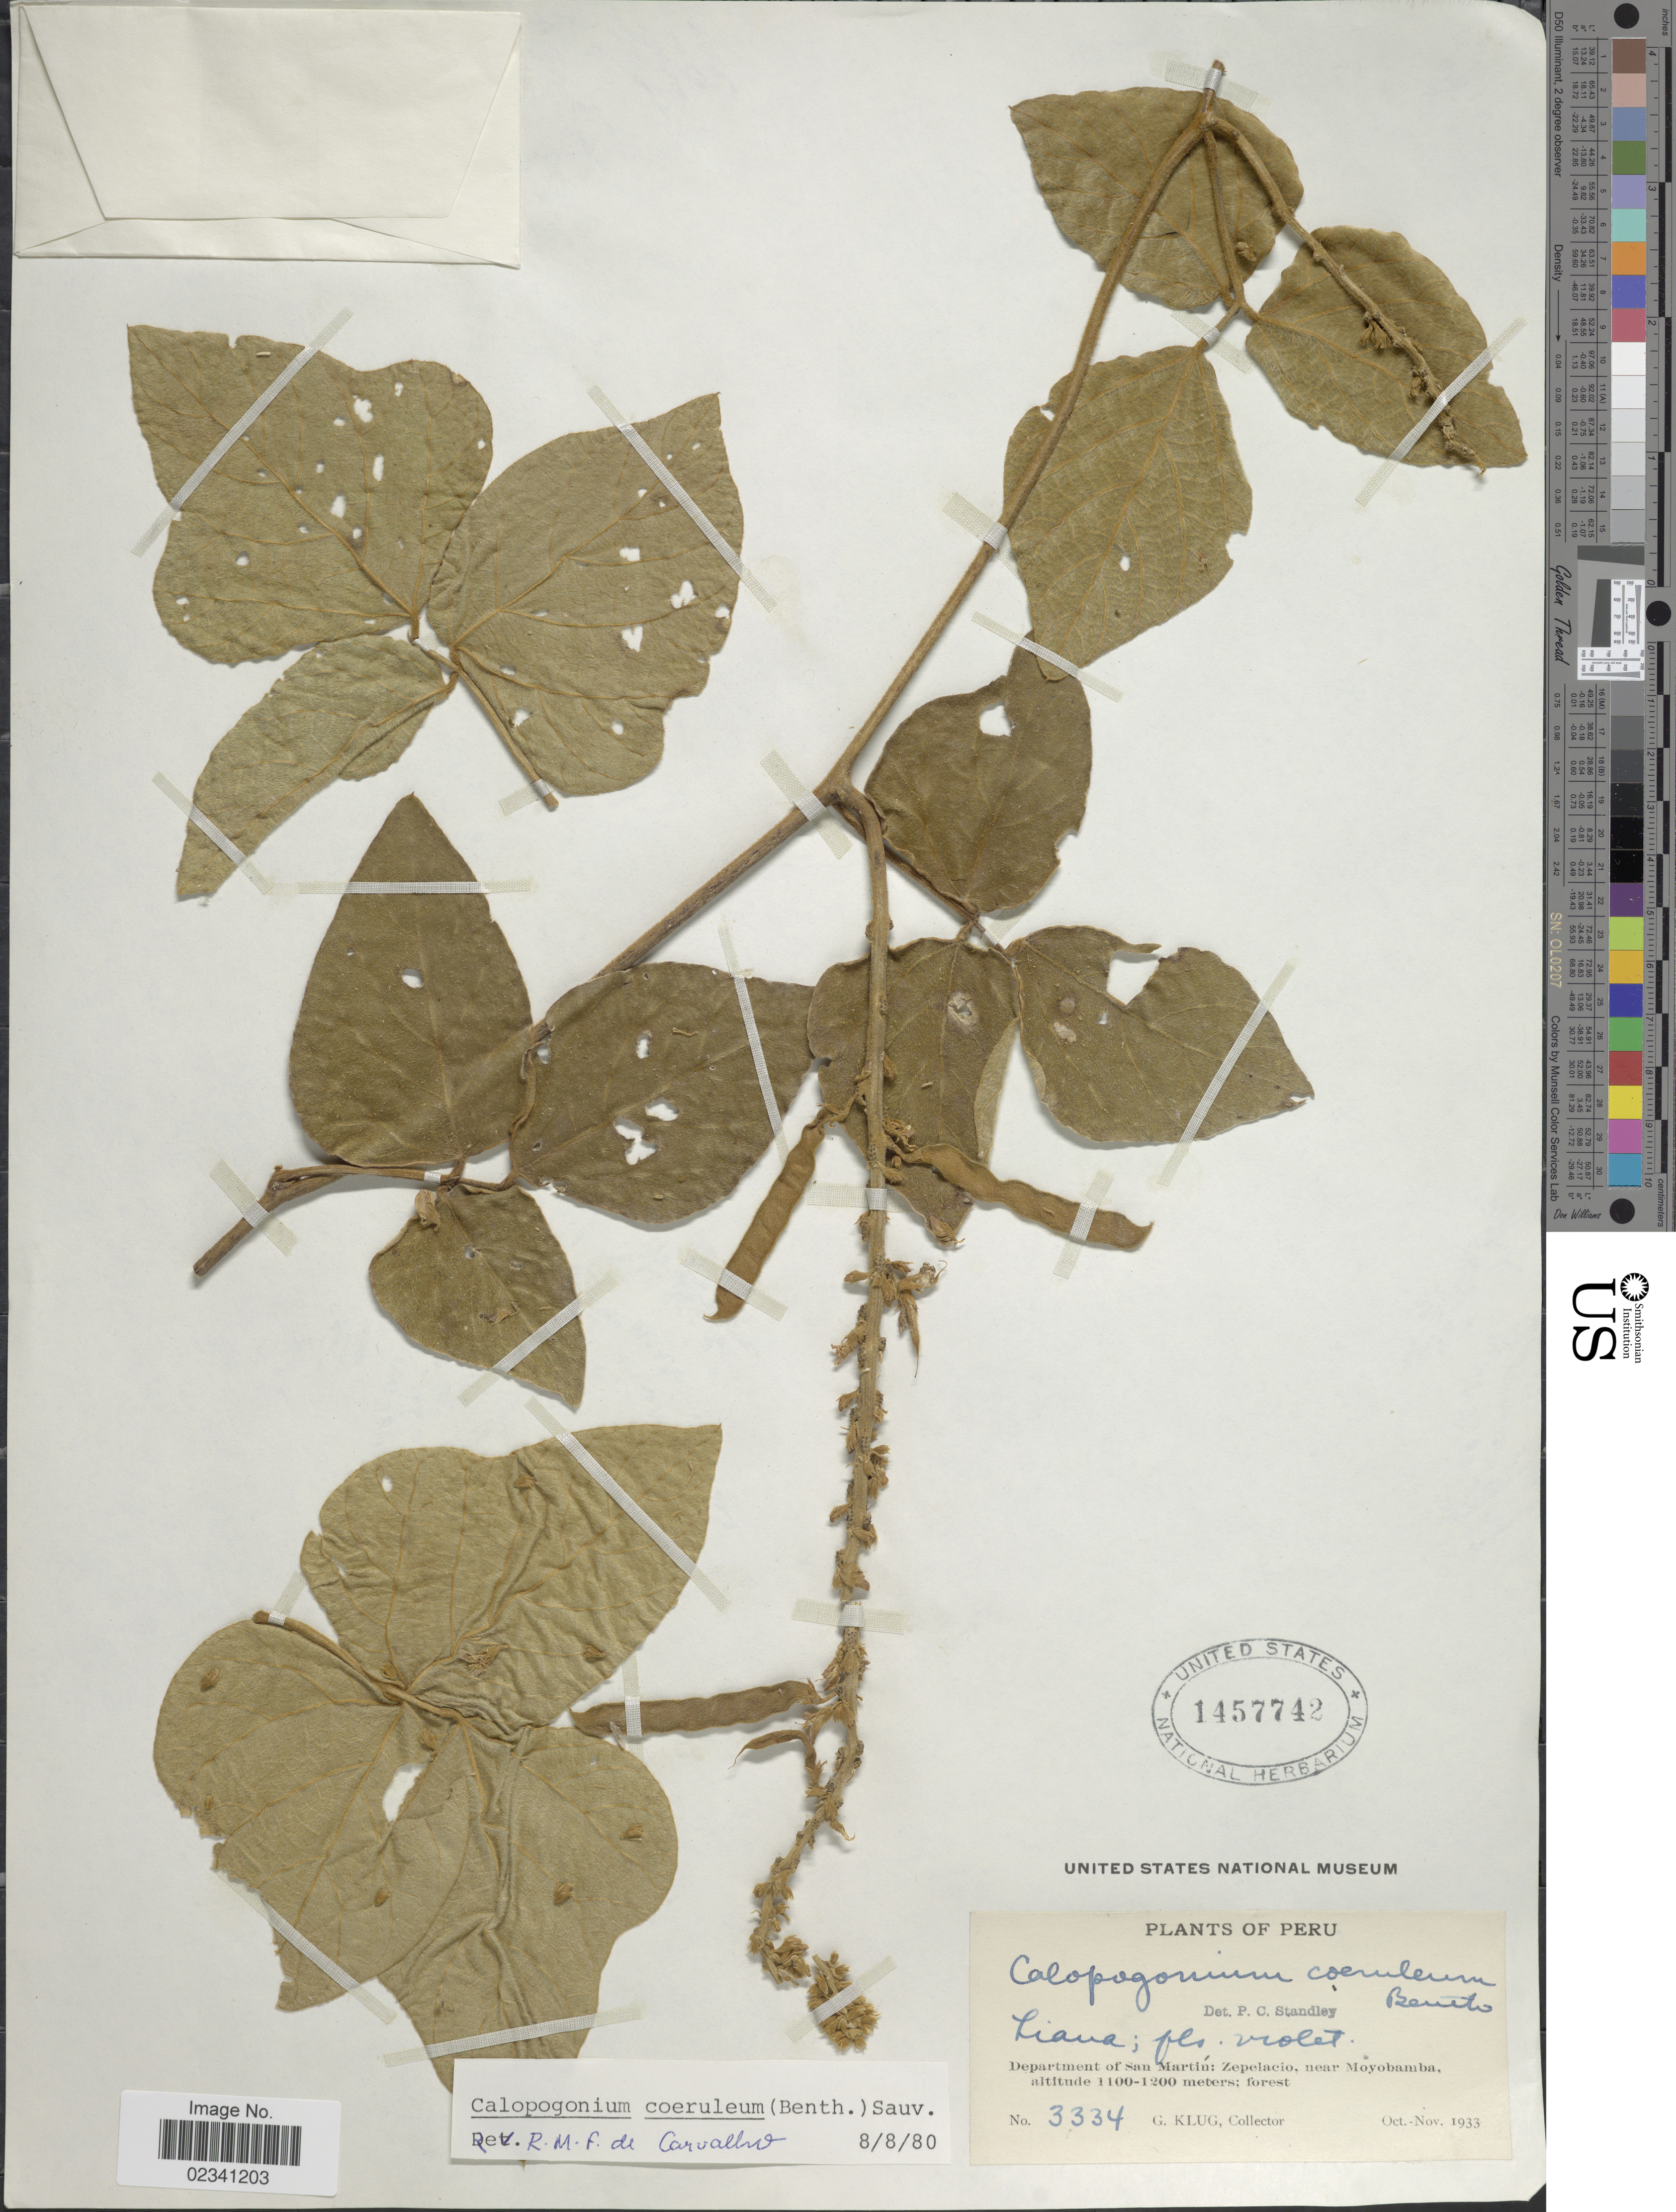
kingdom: Plantae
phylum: Tracheophyta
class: Magnoliopsida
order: Fabales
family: Fabaceae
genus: Calopogonium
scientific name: Calopogonium caeruleum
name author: (Benth.) C. Wright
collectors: G. Klug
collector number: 3334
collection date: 1933-10/1933-11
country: Peru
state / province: San Martín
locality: Zepelacio, near Moyobamba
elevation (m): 1100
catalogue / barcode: US 1457742